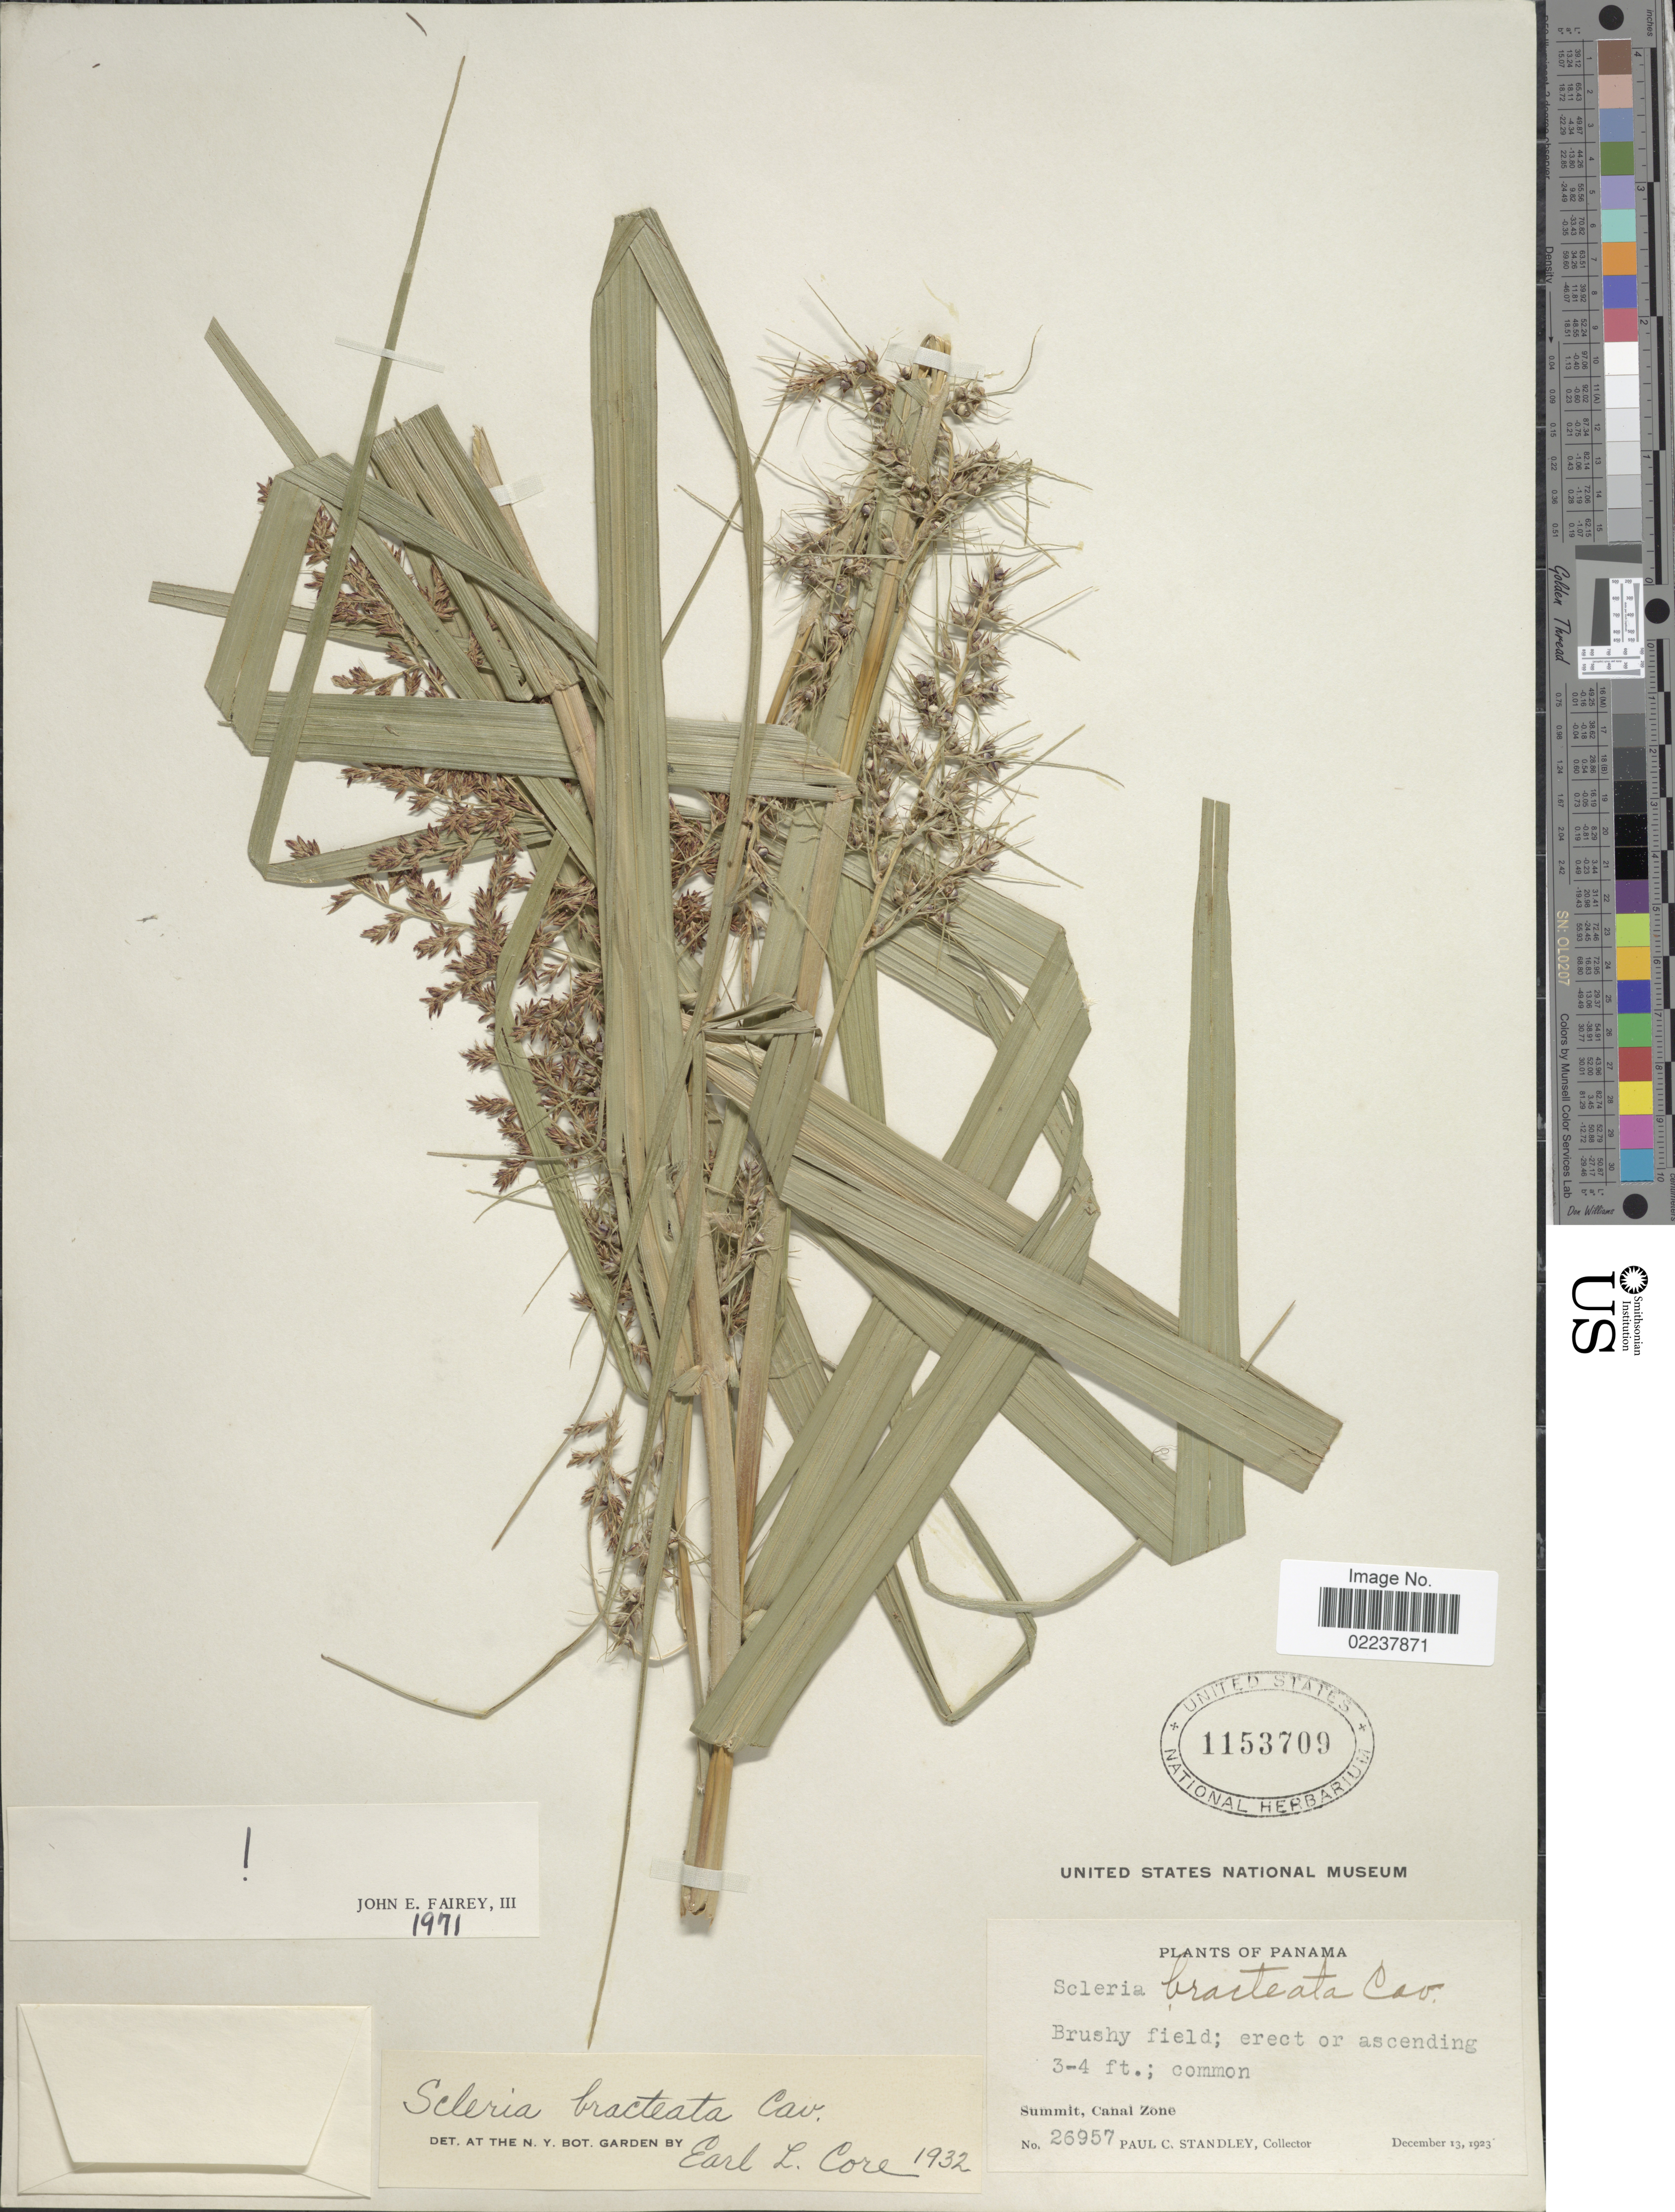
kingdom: Plantae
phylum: Tracheophyta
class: Liliopsida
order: Poales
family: Cyperaceae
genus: Scleria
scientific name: Scleria bracteata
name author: Cav.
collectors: P. C. Standley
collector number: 26957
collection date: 1923-12-13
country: Panama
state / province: Colón / Panamá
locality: Summit, Canal Zone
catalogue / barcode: US 1153709